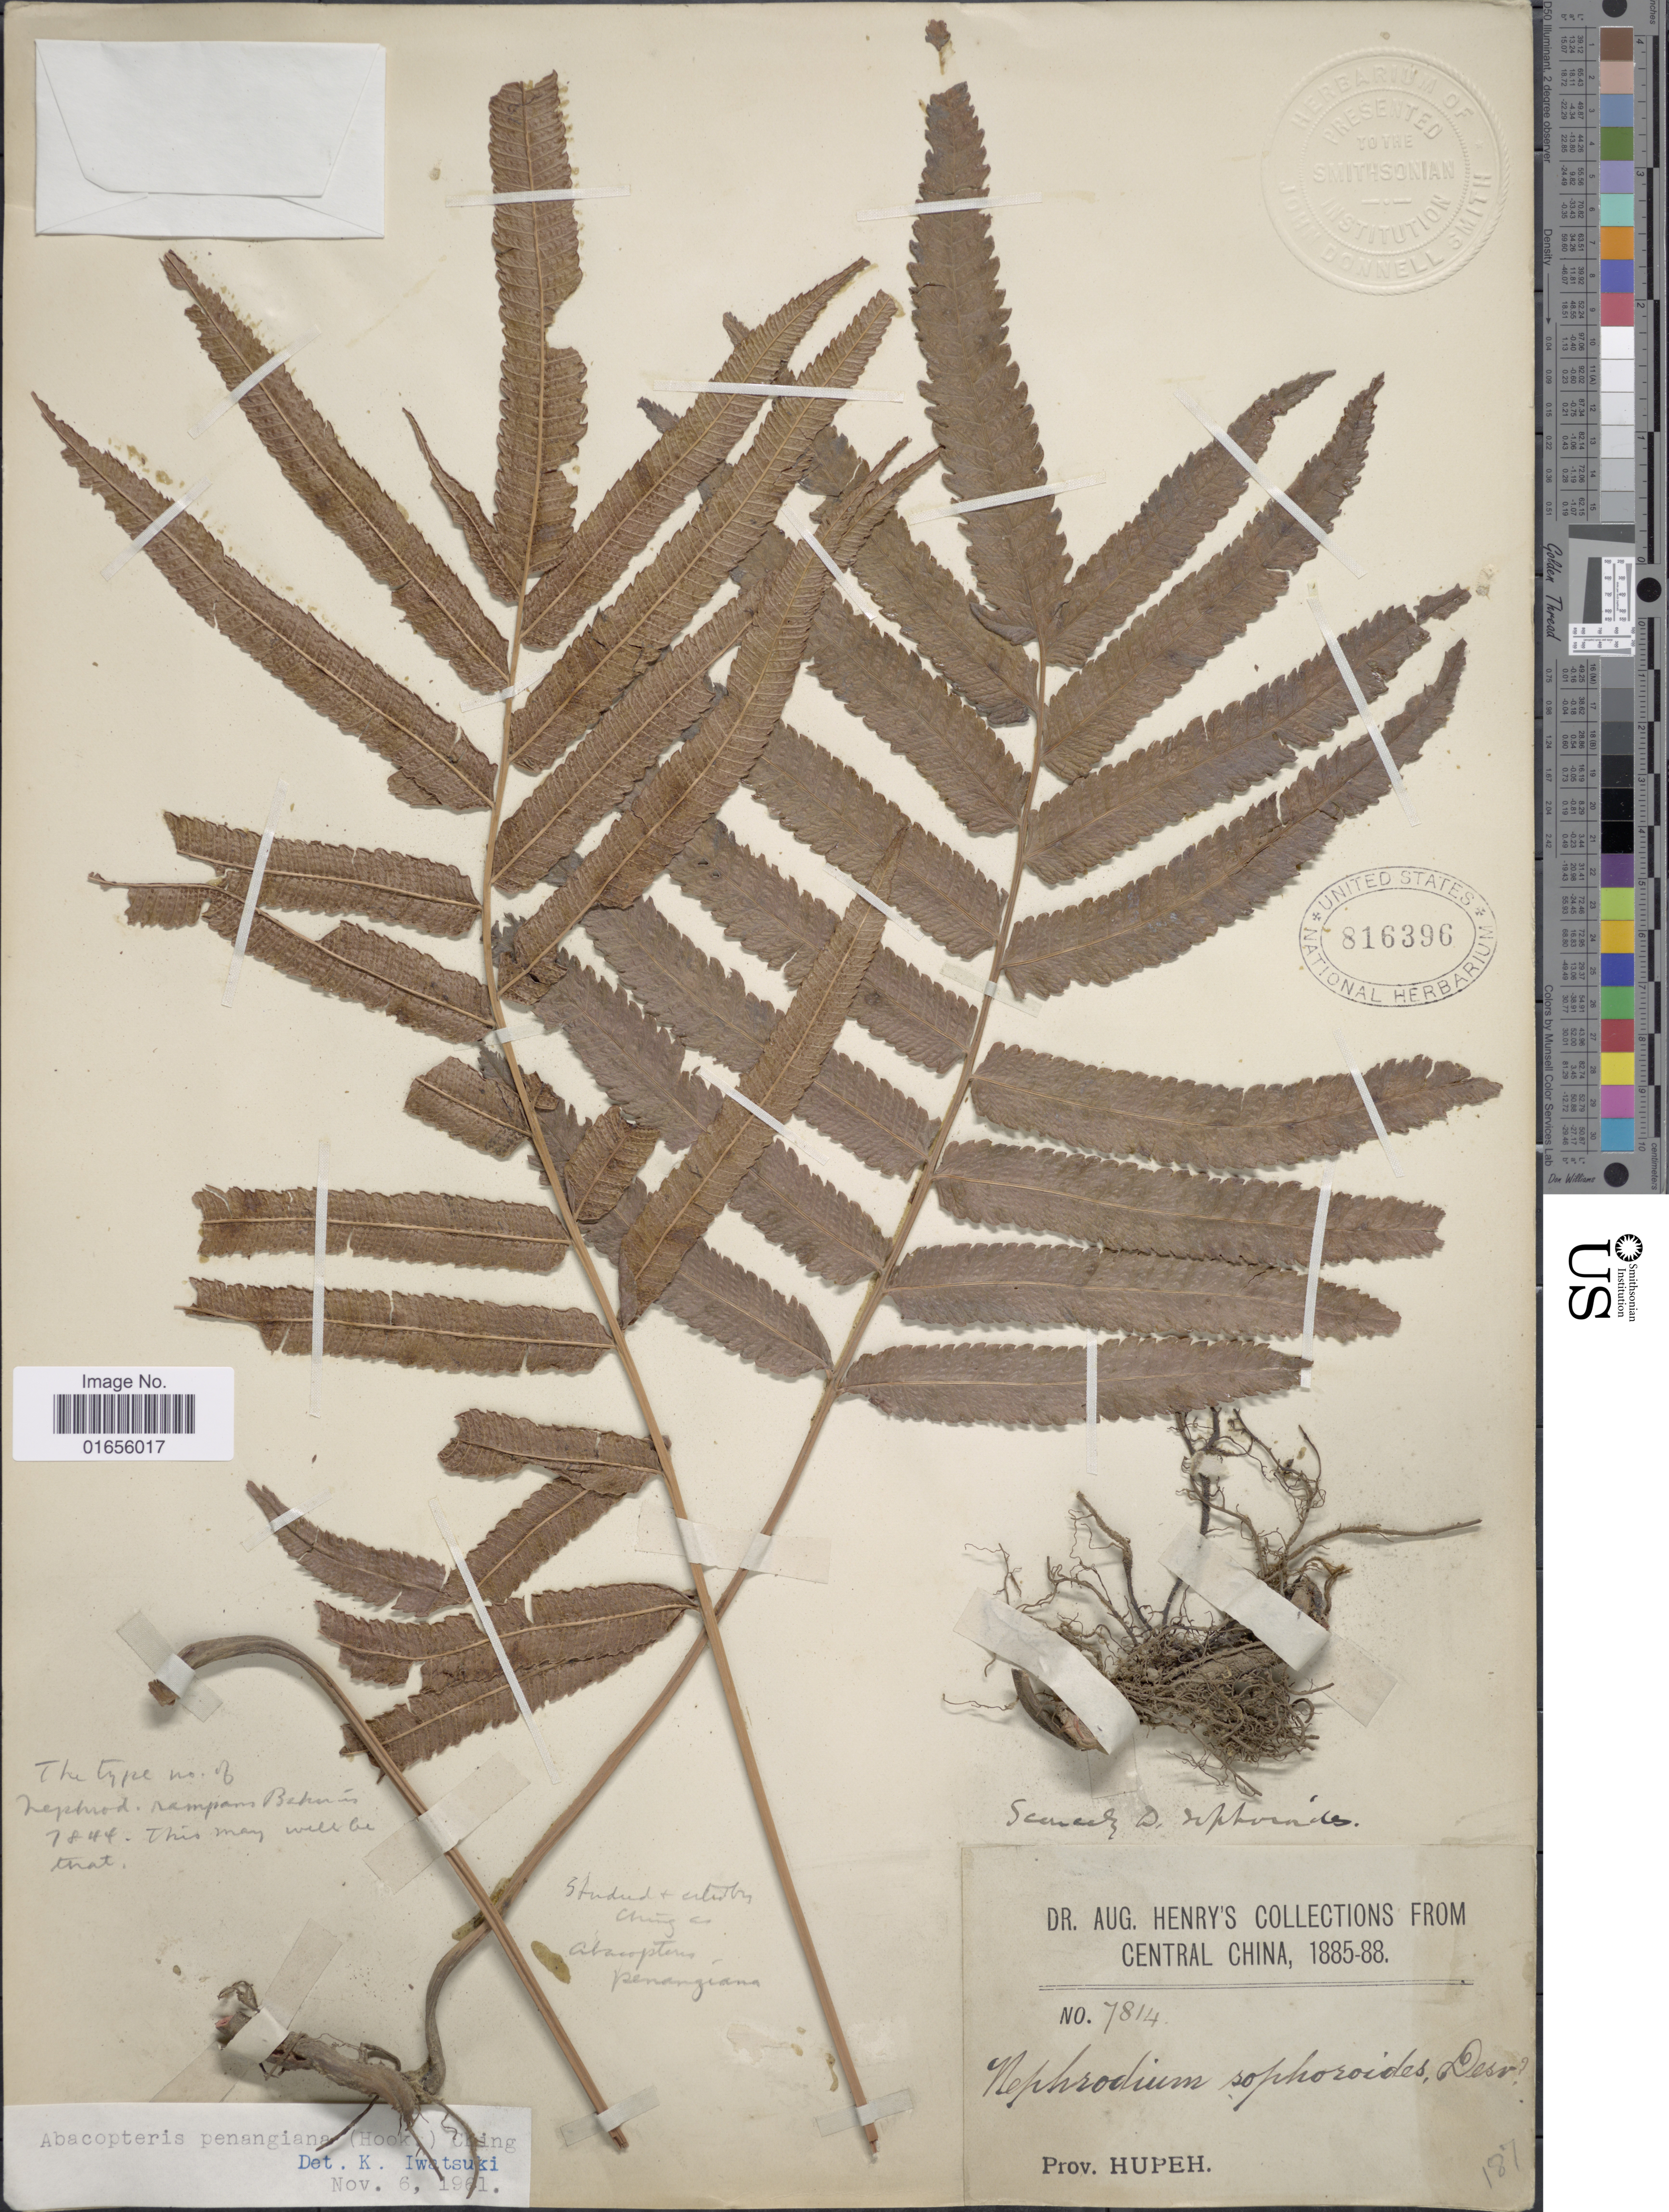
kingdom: Plantae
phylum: Tracheophyta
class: Polypodiopsida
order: Polypodiales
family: Thelypteridaceae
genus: Pronephrium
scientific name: Pronephrium penangiana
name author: (Hook.) Holttum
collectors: A. Henry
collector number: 7814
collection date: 1885/1888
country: China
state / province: Hubei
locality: Prov. Hupeh, Central China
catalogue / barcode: US 816396